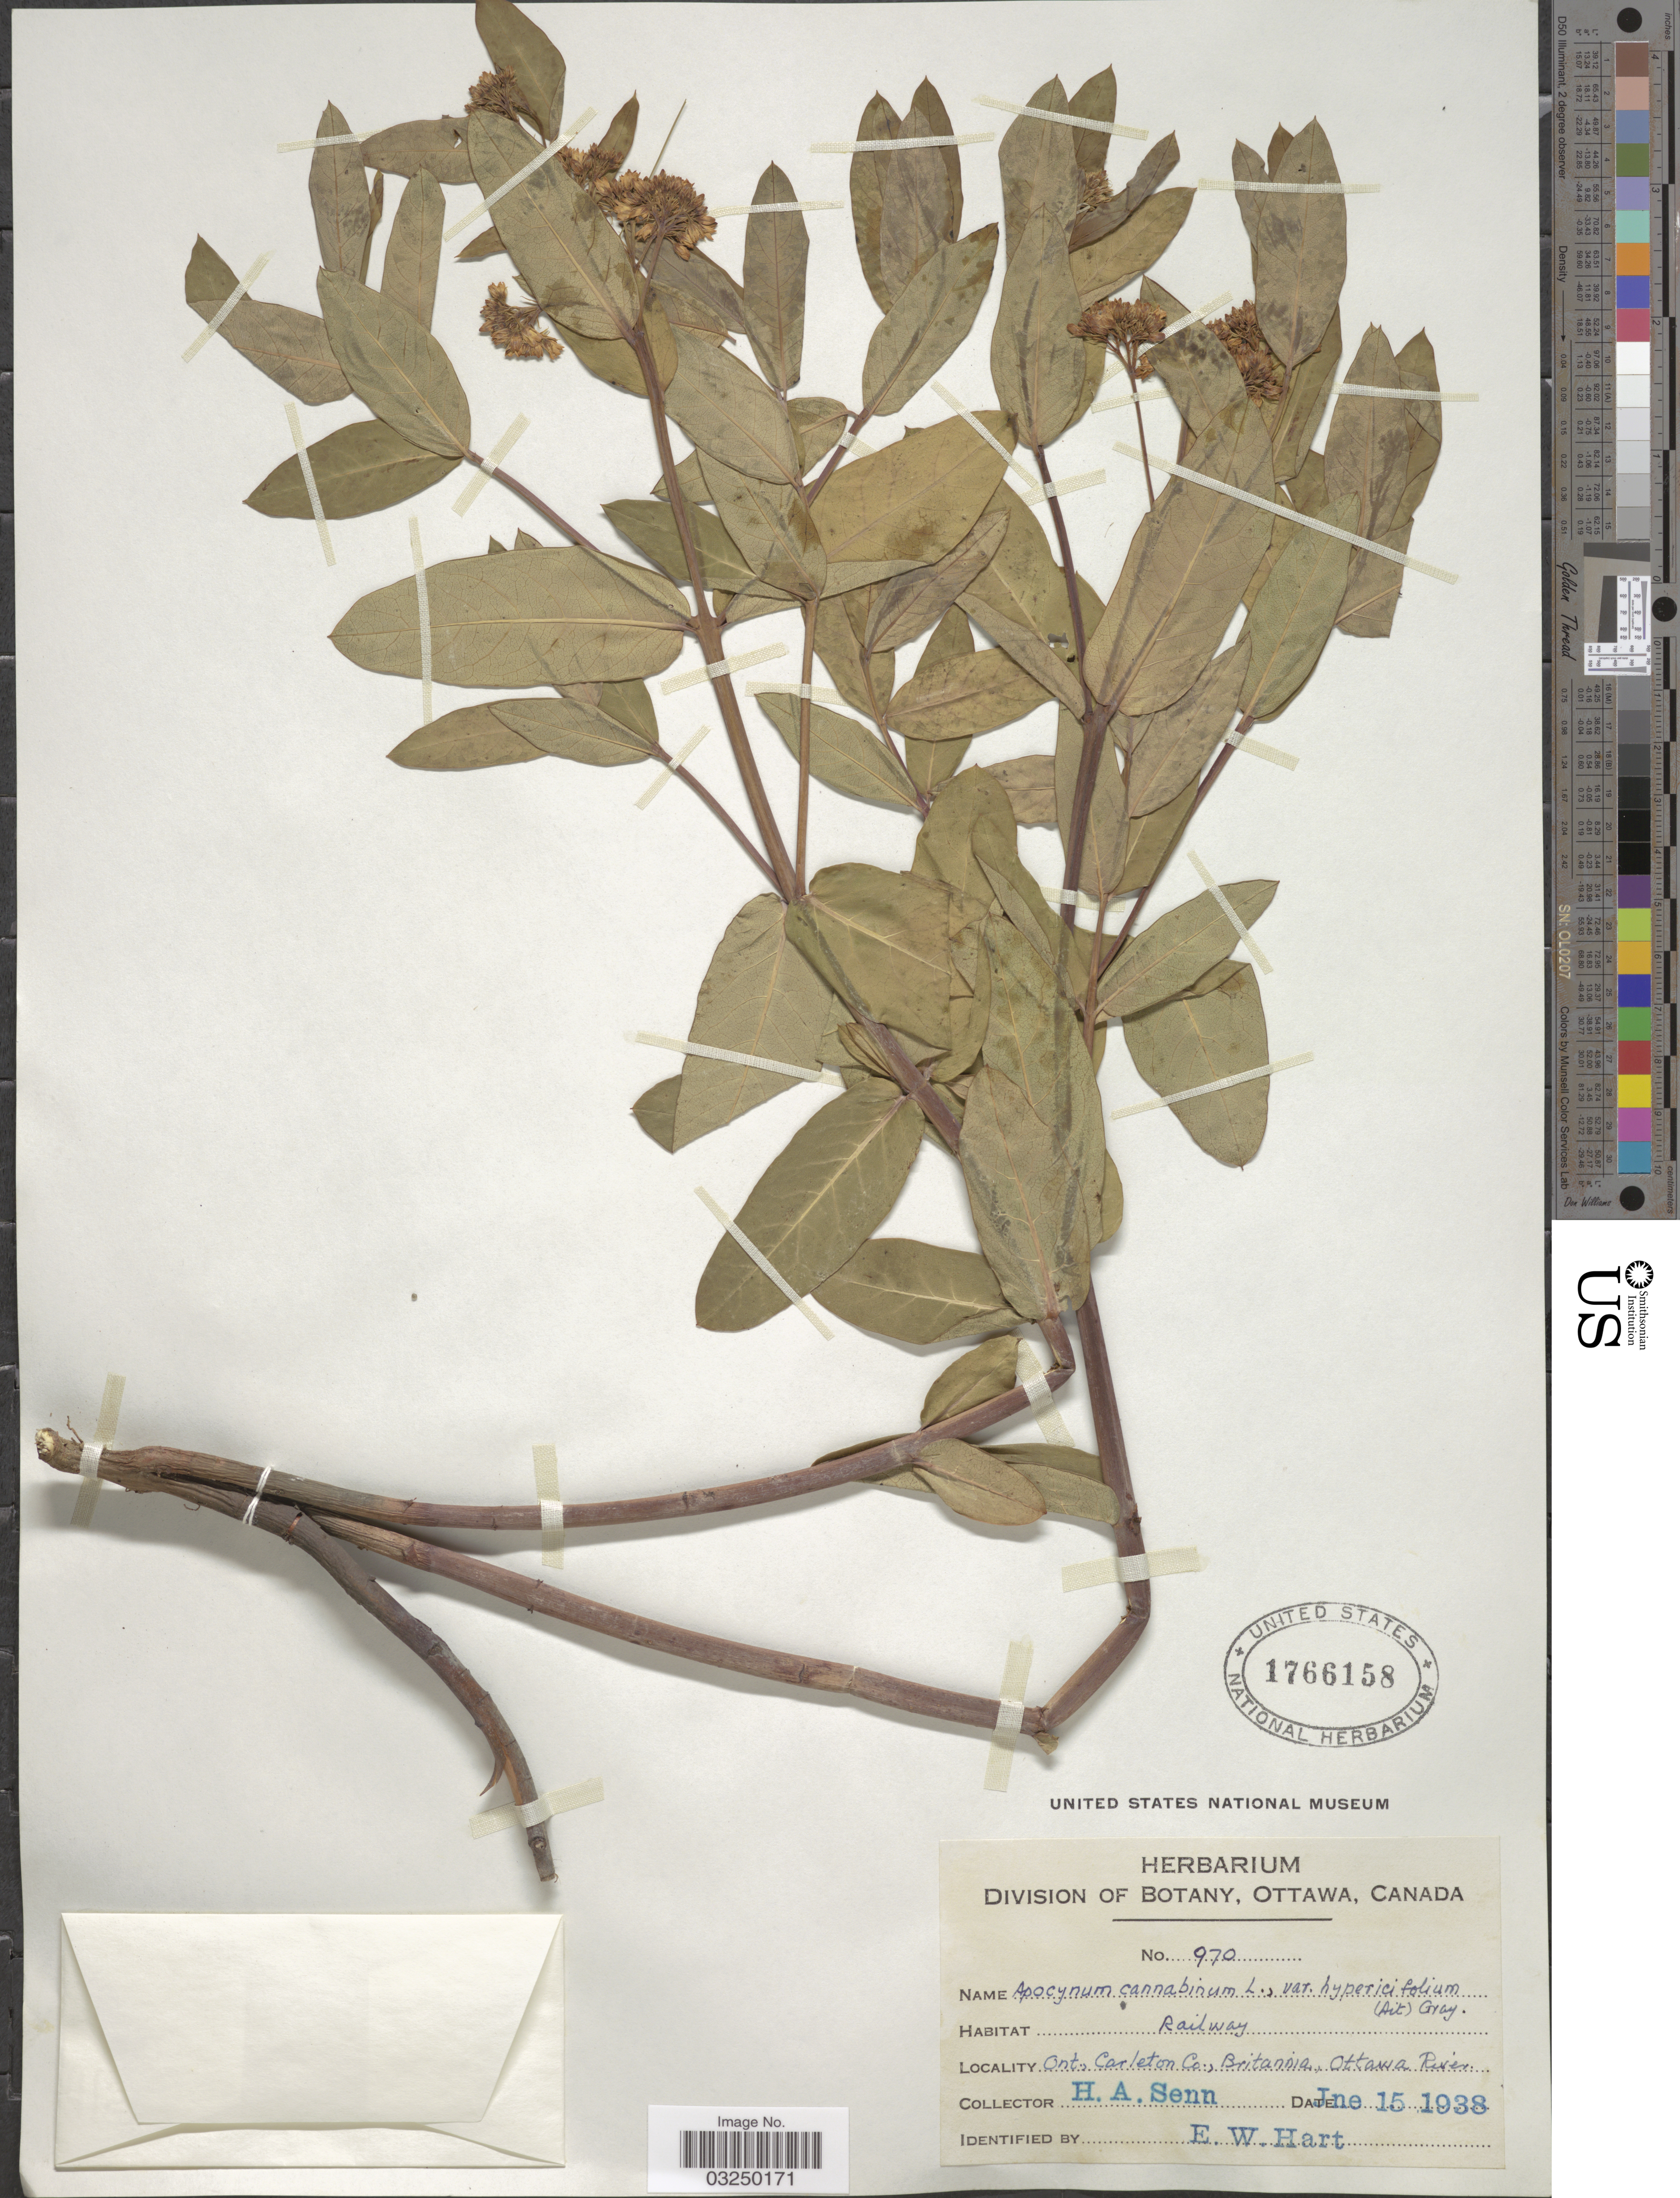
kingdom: Plantae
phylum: Tracheophyta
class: Magnoliopsida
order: Gentianales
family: Apocynaceae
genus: Apocynum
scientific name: Apocynum sibiricum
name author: Jacq.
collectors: H. Senn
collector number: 970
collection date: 1938-06-15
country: Canada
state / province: Ontario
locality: Ont., Carleton Co., Britannia, Ottawa River. Railway.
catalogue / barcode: US 1766158